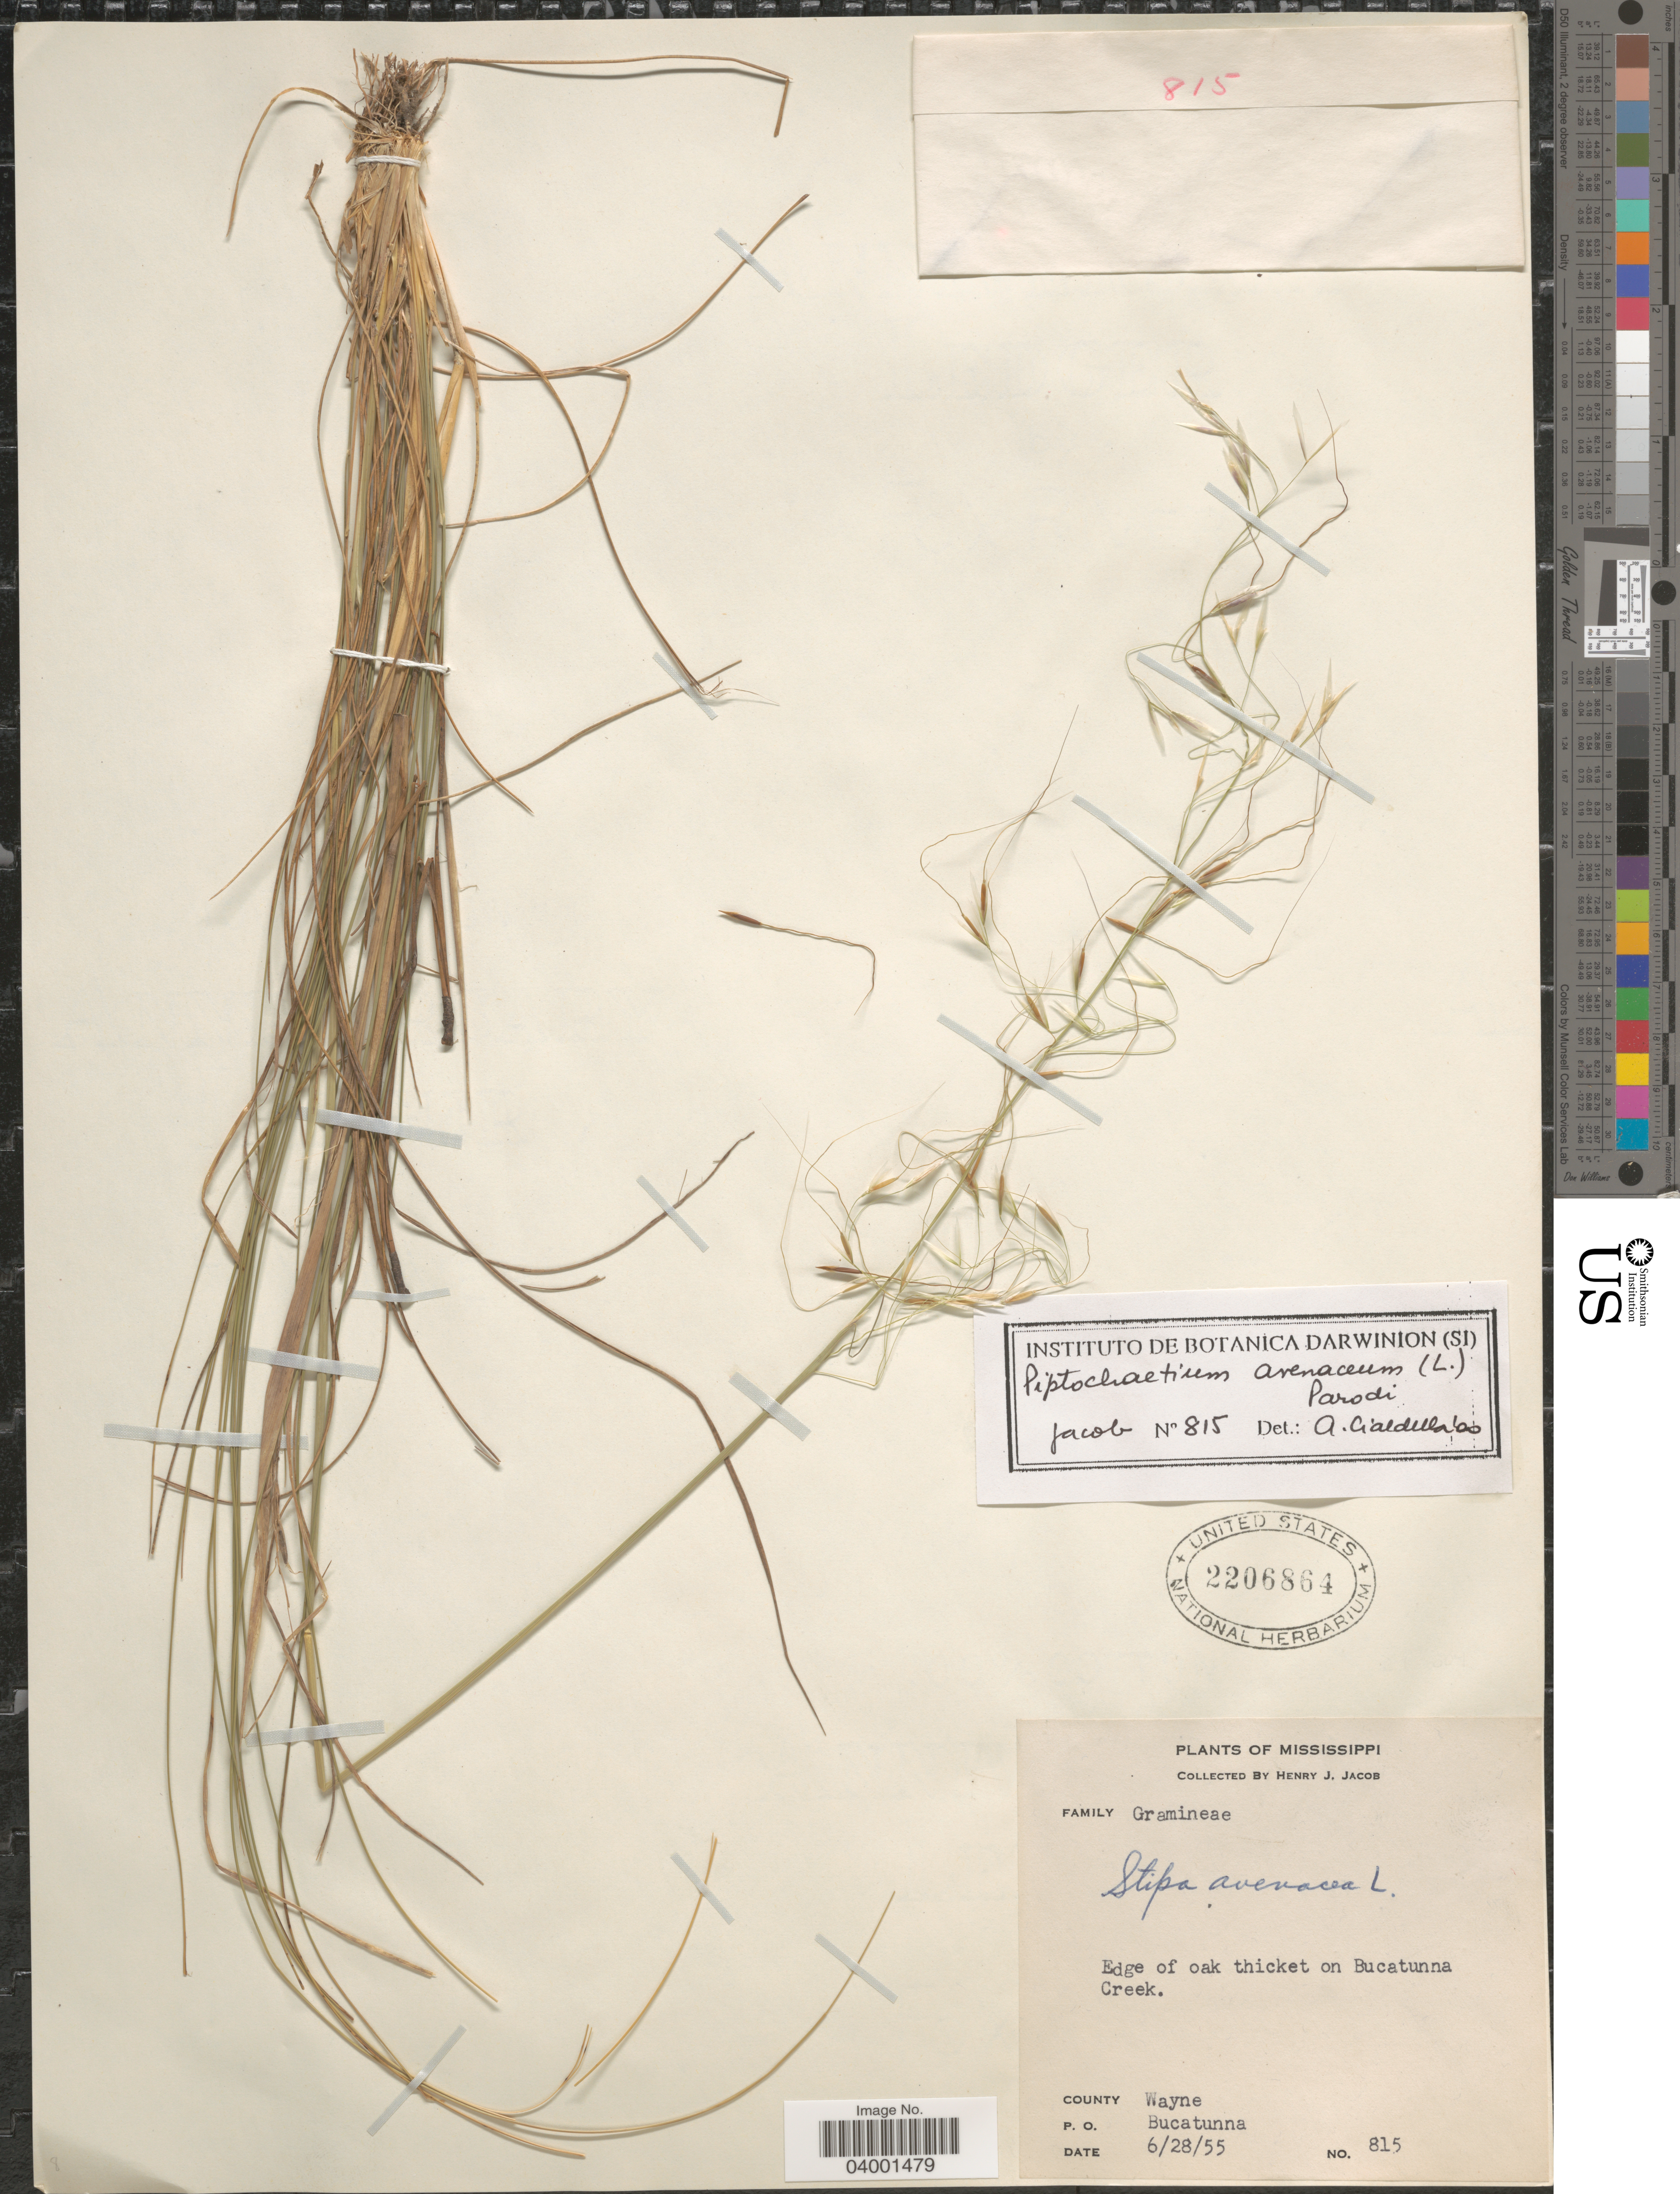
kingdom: Plantae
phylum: Tracheophyta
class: Liliopsida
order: Poales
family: Poaceae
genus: Piptochaetium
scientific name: Piptochaetium avenaceum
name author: (L.) Parodi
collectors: H. Jacob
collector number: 815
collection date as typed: Transcribed d/m/y: 28/6/55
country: United States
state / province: Mississippi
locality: Edge of oak thicket on Bucatunna Creek. County Wayne. P. O. Bucatunna.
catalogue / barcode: US 2206864